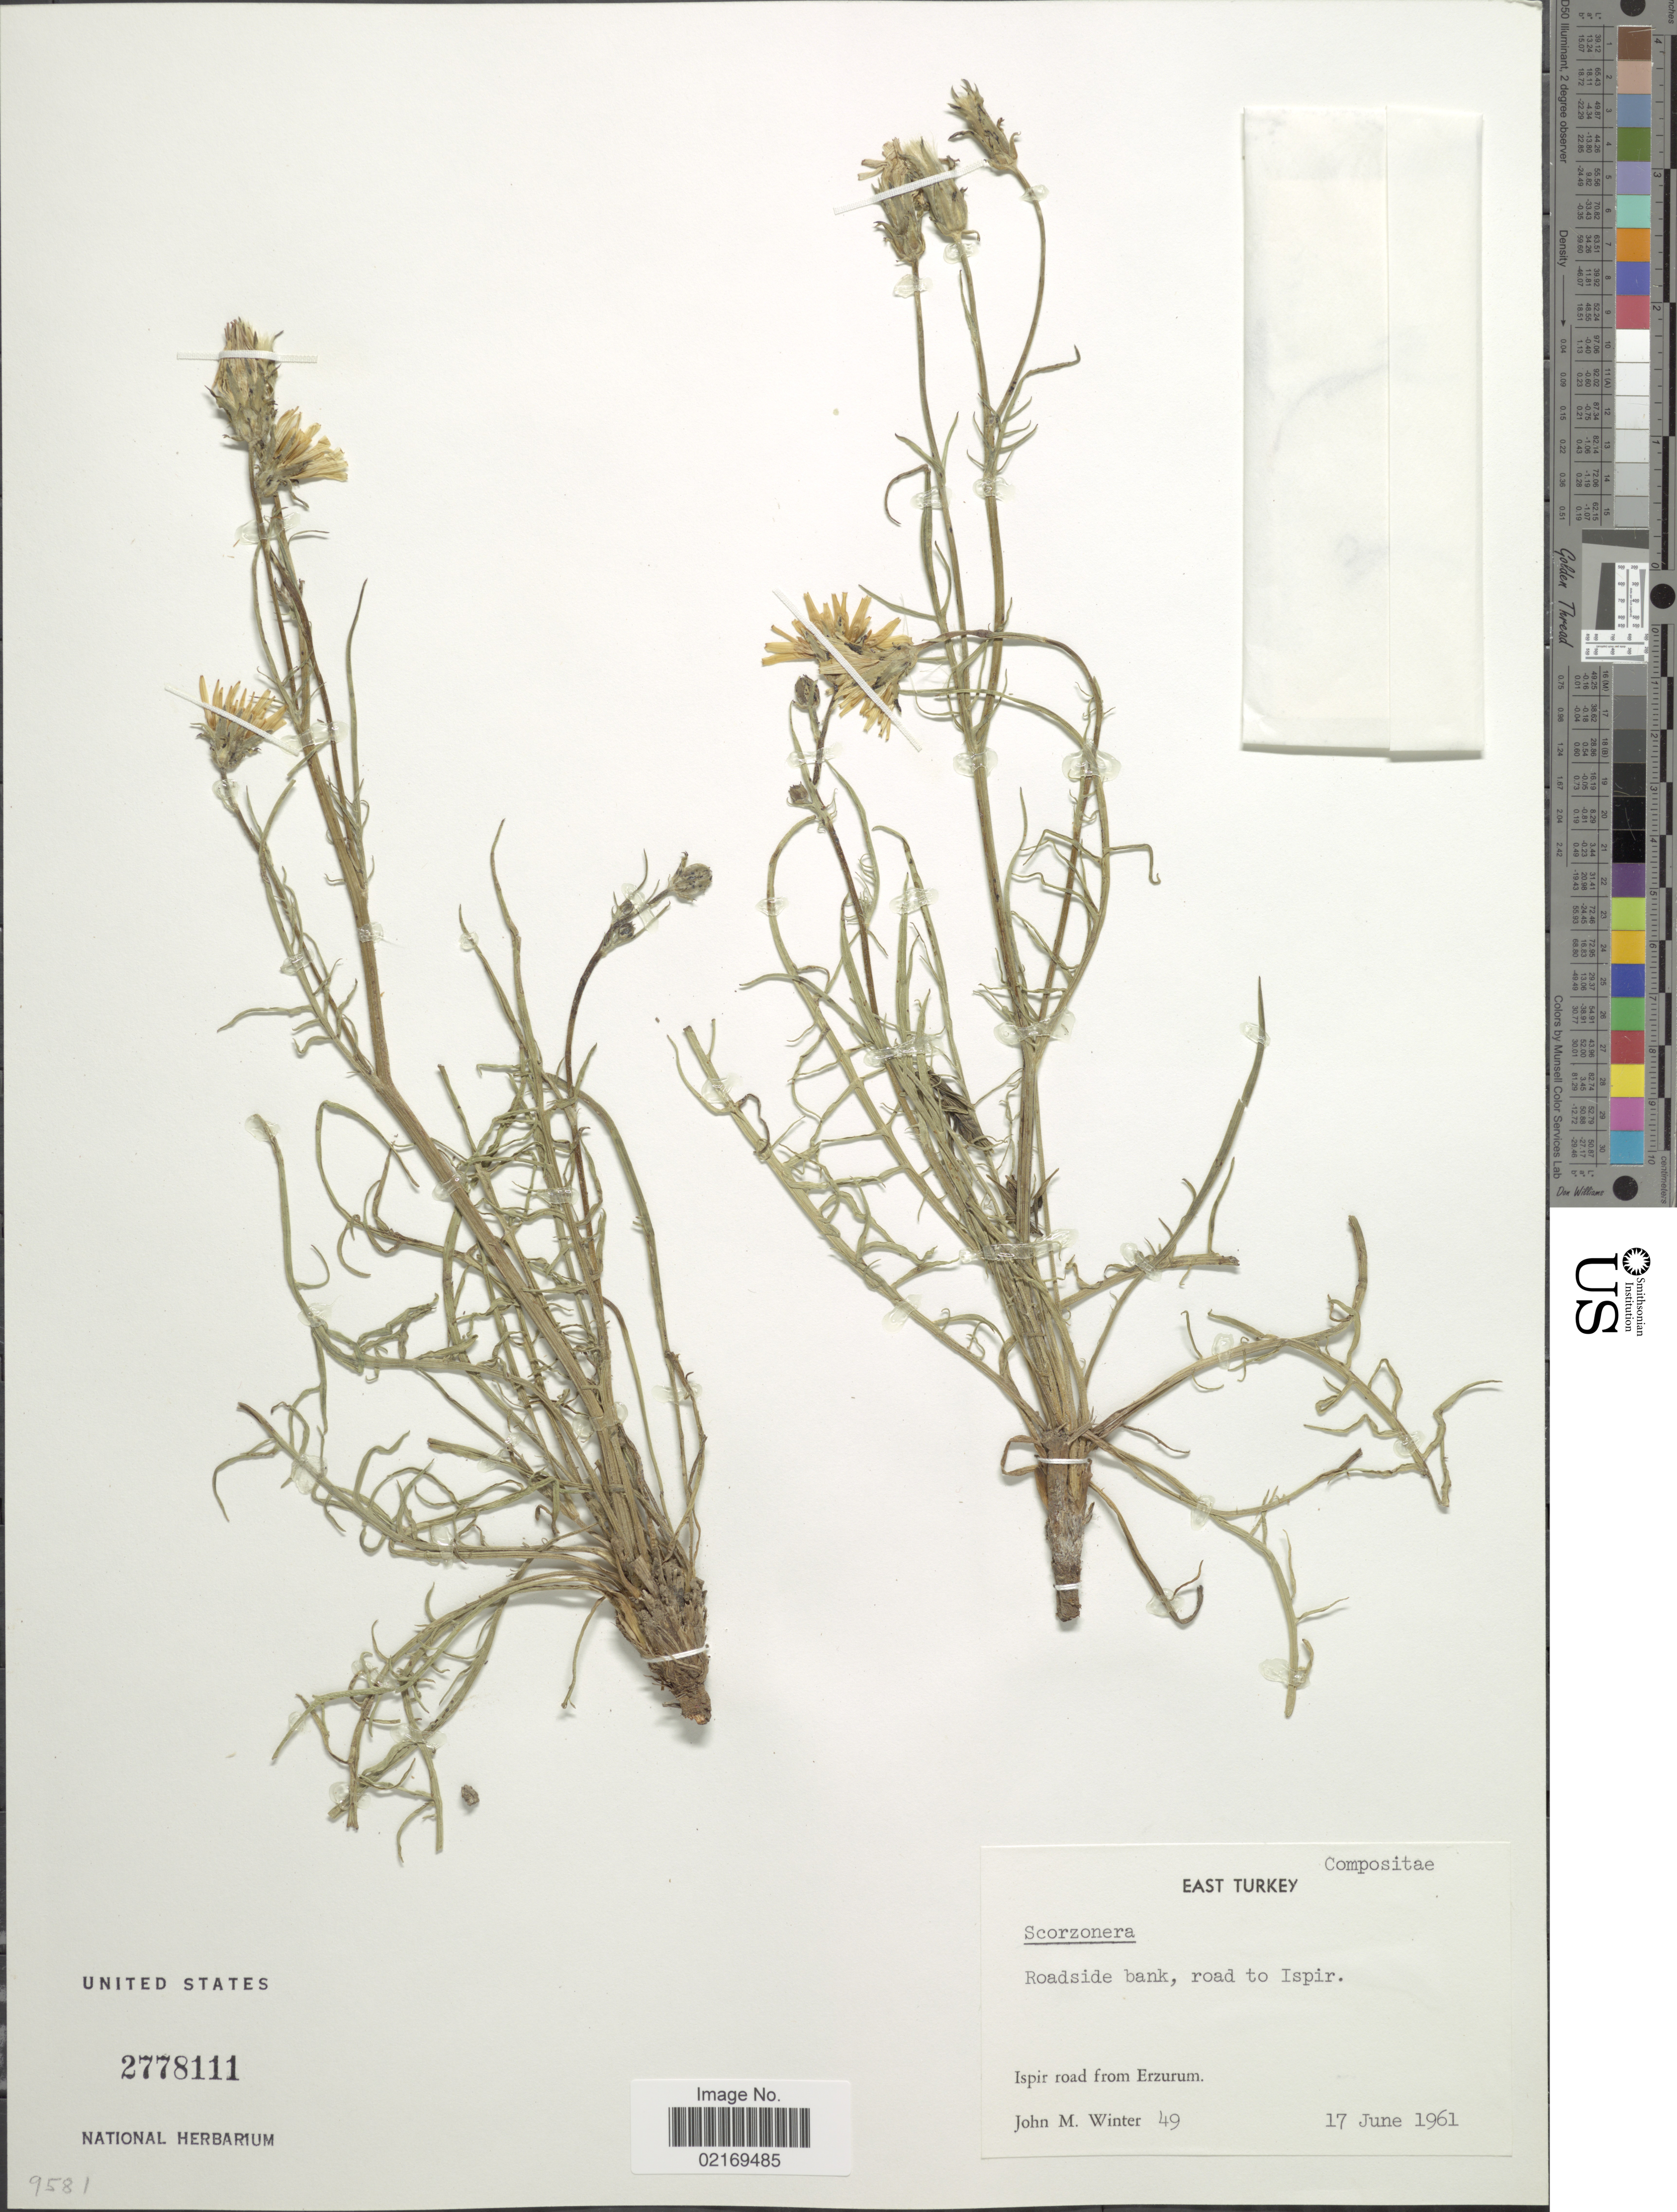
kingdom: Plantae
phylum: Tracheophyta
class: Magnoliopsida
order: Asterales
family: Asteraceae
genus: Scorzonera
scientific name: Scorzonera sp.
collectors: J. M. Winter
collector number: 49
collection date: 1961-06-17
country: Turkey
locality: East Turkey, roadside bank, road to Ispir, Ispir road from Erzurum.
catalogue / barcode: US 2778111